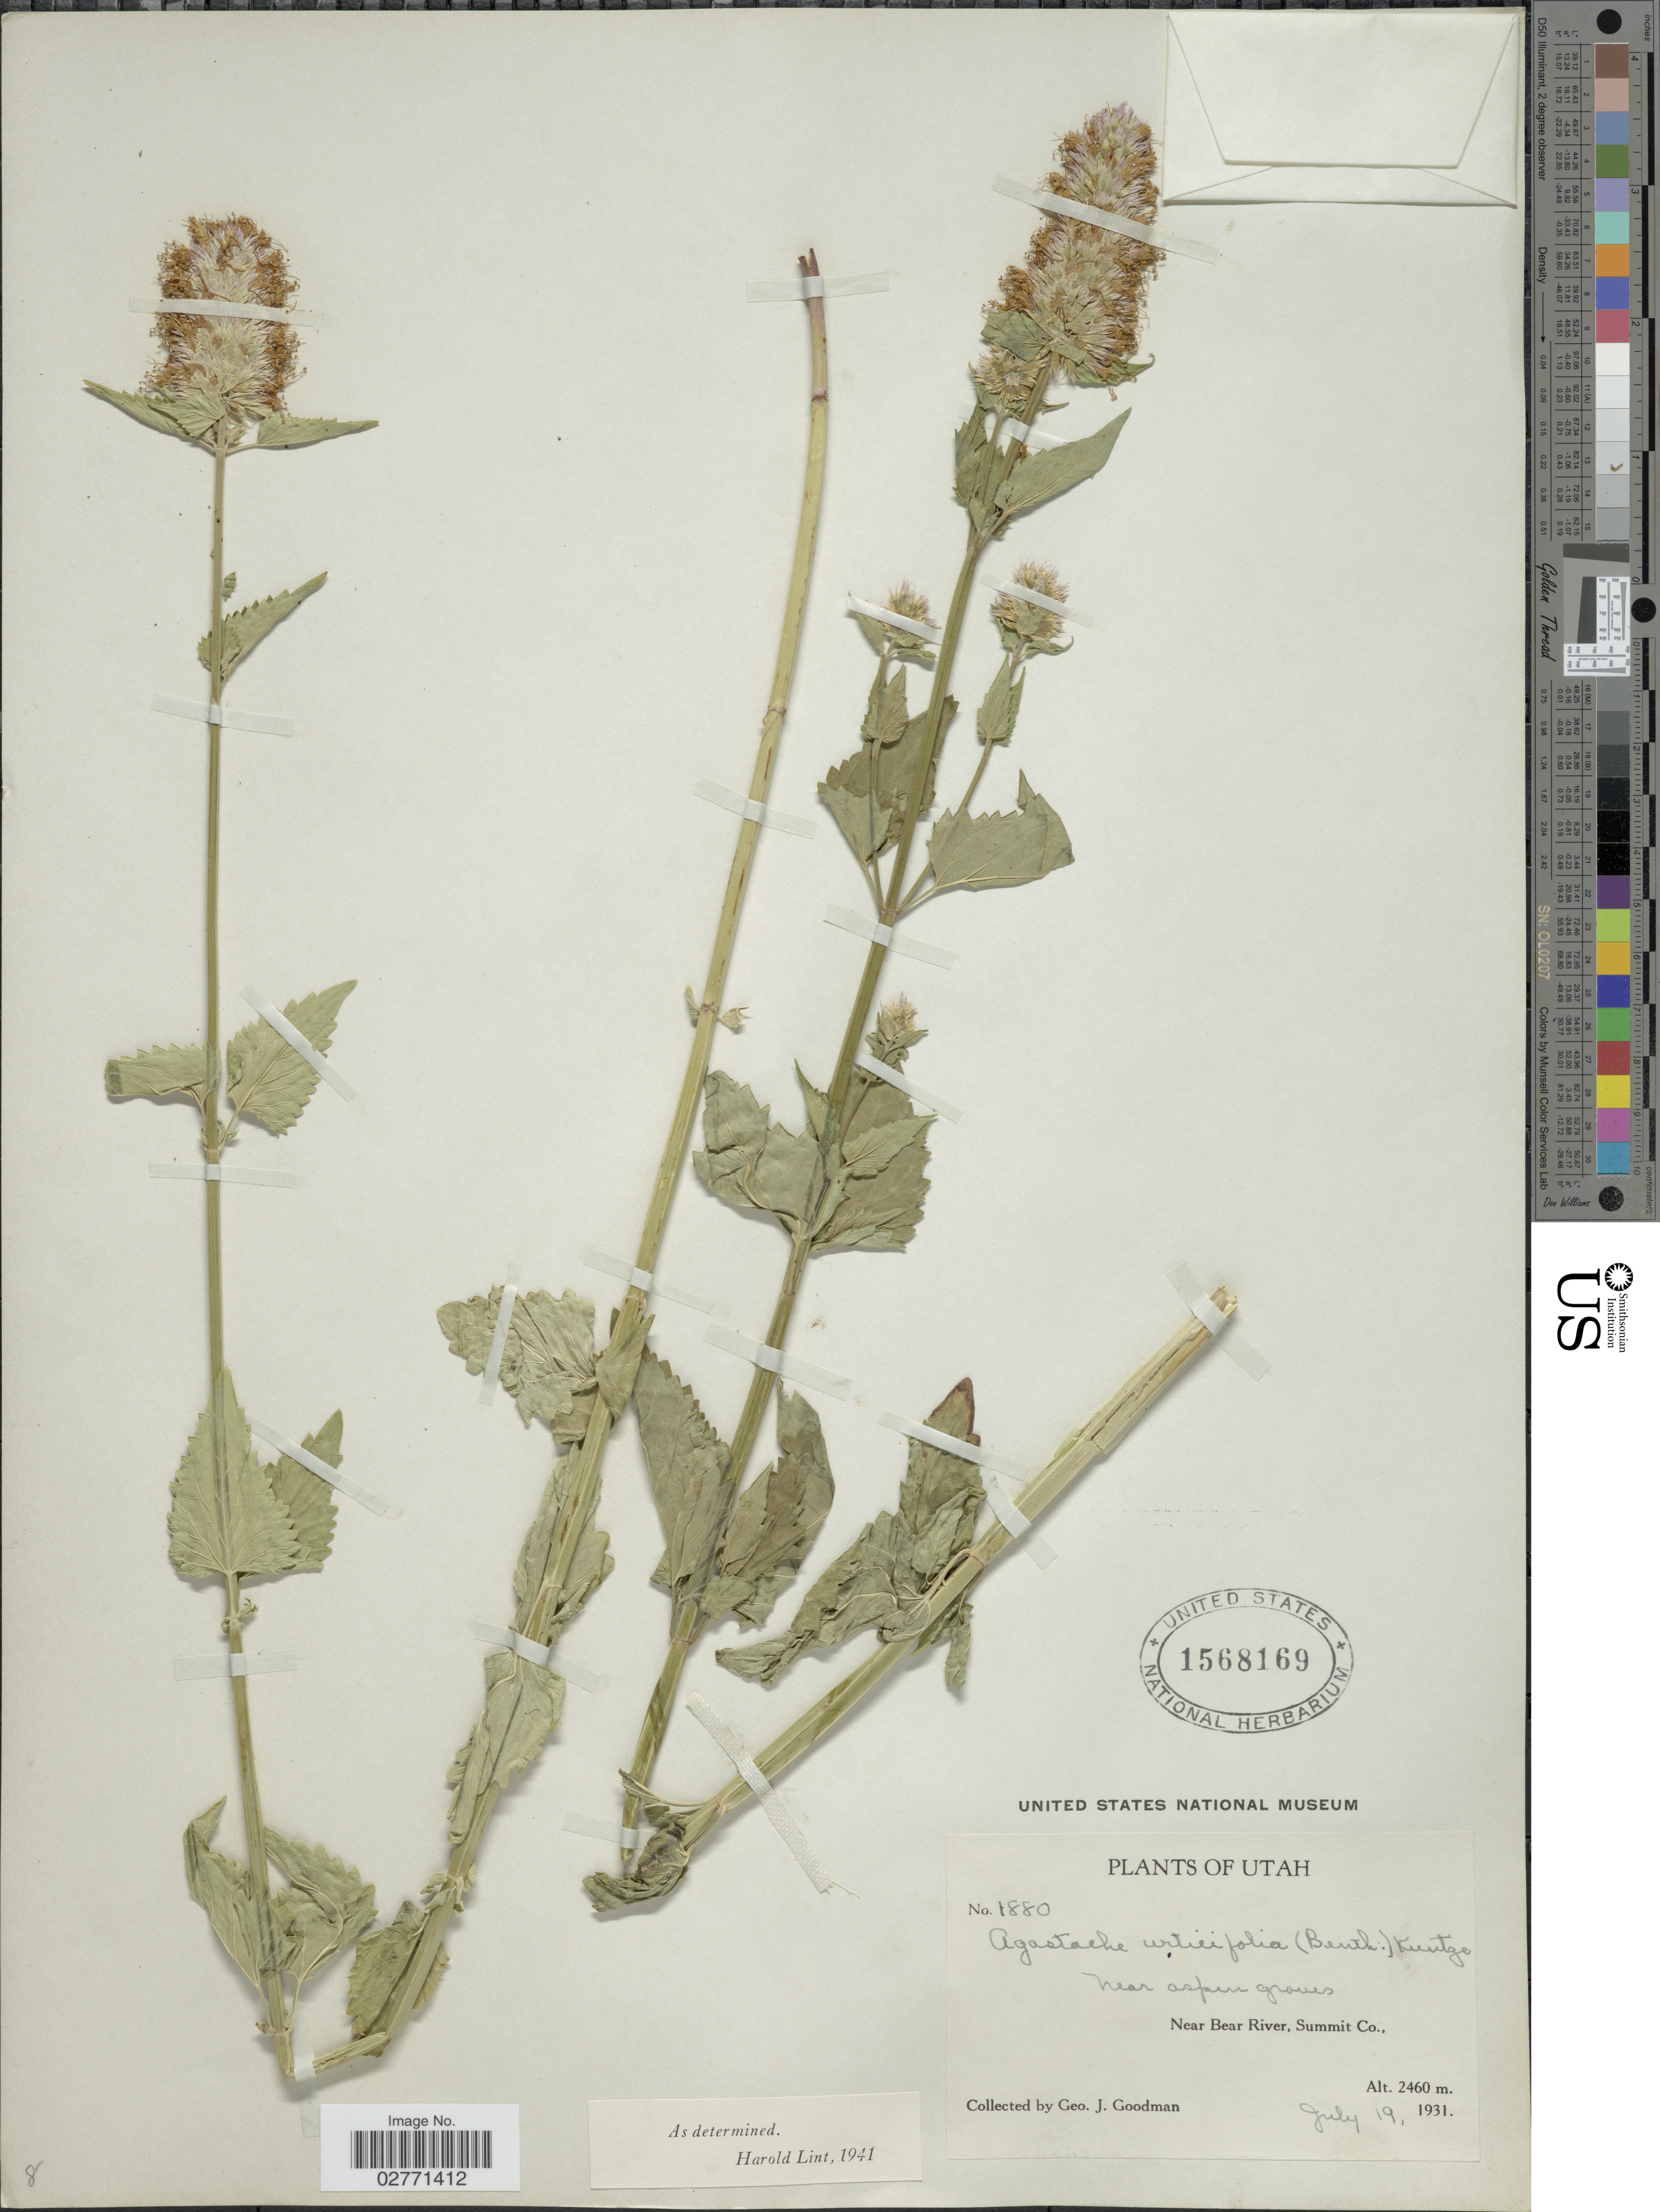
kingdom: Plantae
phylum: Tracheophyta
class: Magnoliopsida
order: Lamiales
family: Lamiaceae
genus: Agastache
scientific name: Agastache urticifolia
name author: (Benth.) Kuntze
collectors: G. J. Goodman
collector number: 1880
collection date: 1931-07-19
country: United States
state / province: Utah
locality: Near aspen groves. Near Bear River, Summit Co.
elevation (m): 2460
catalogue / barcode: US 1568169